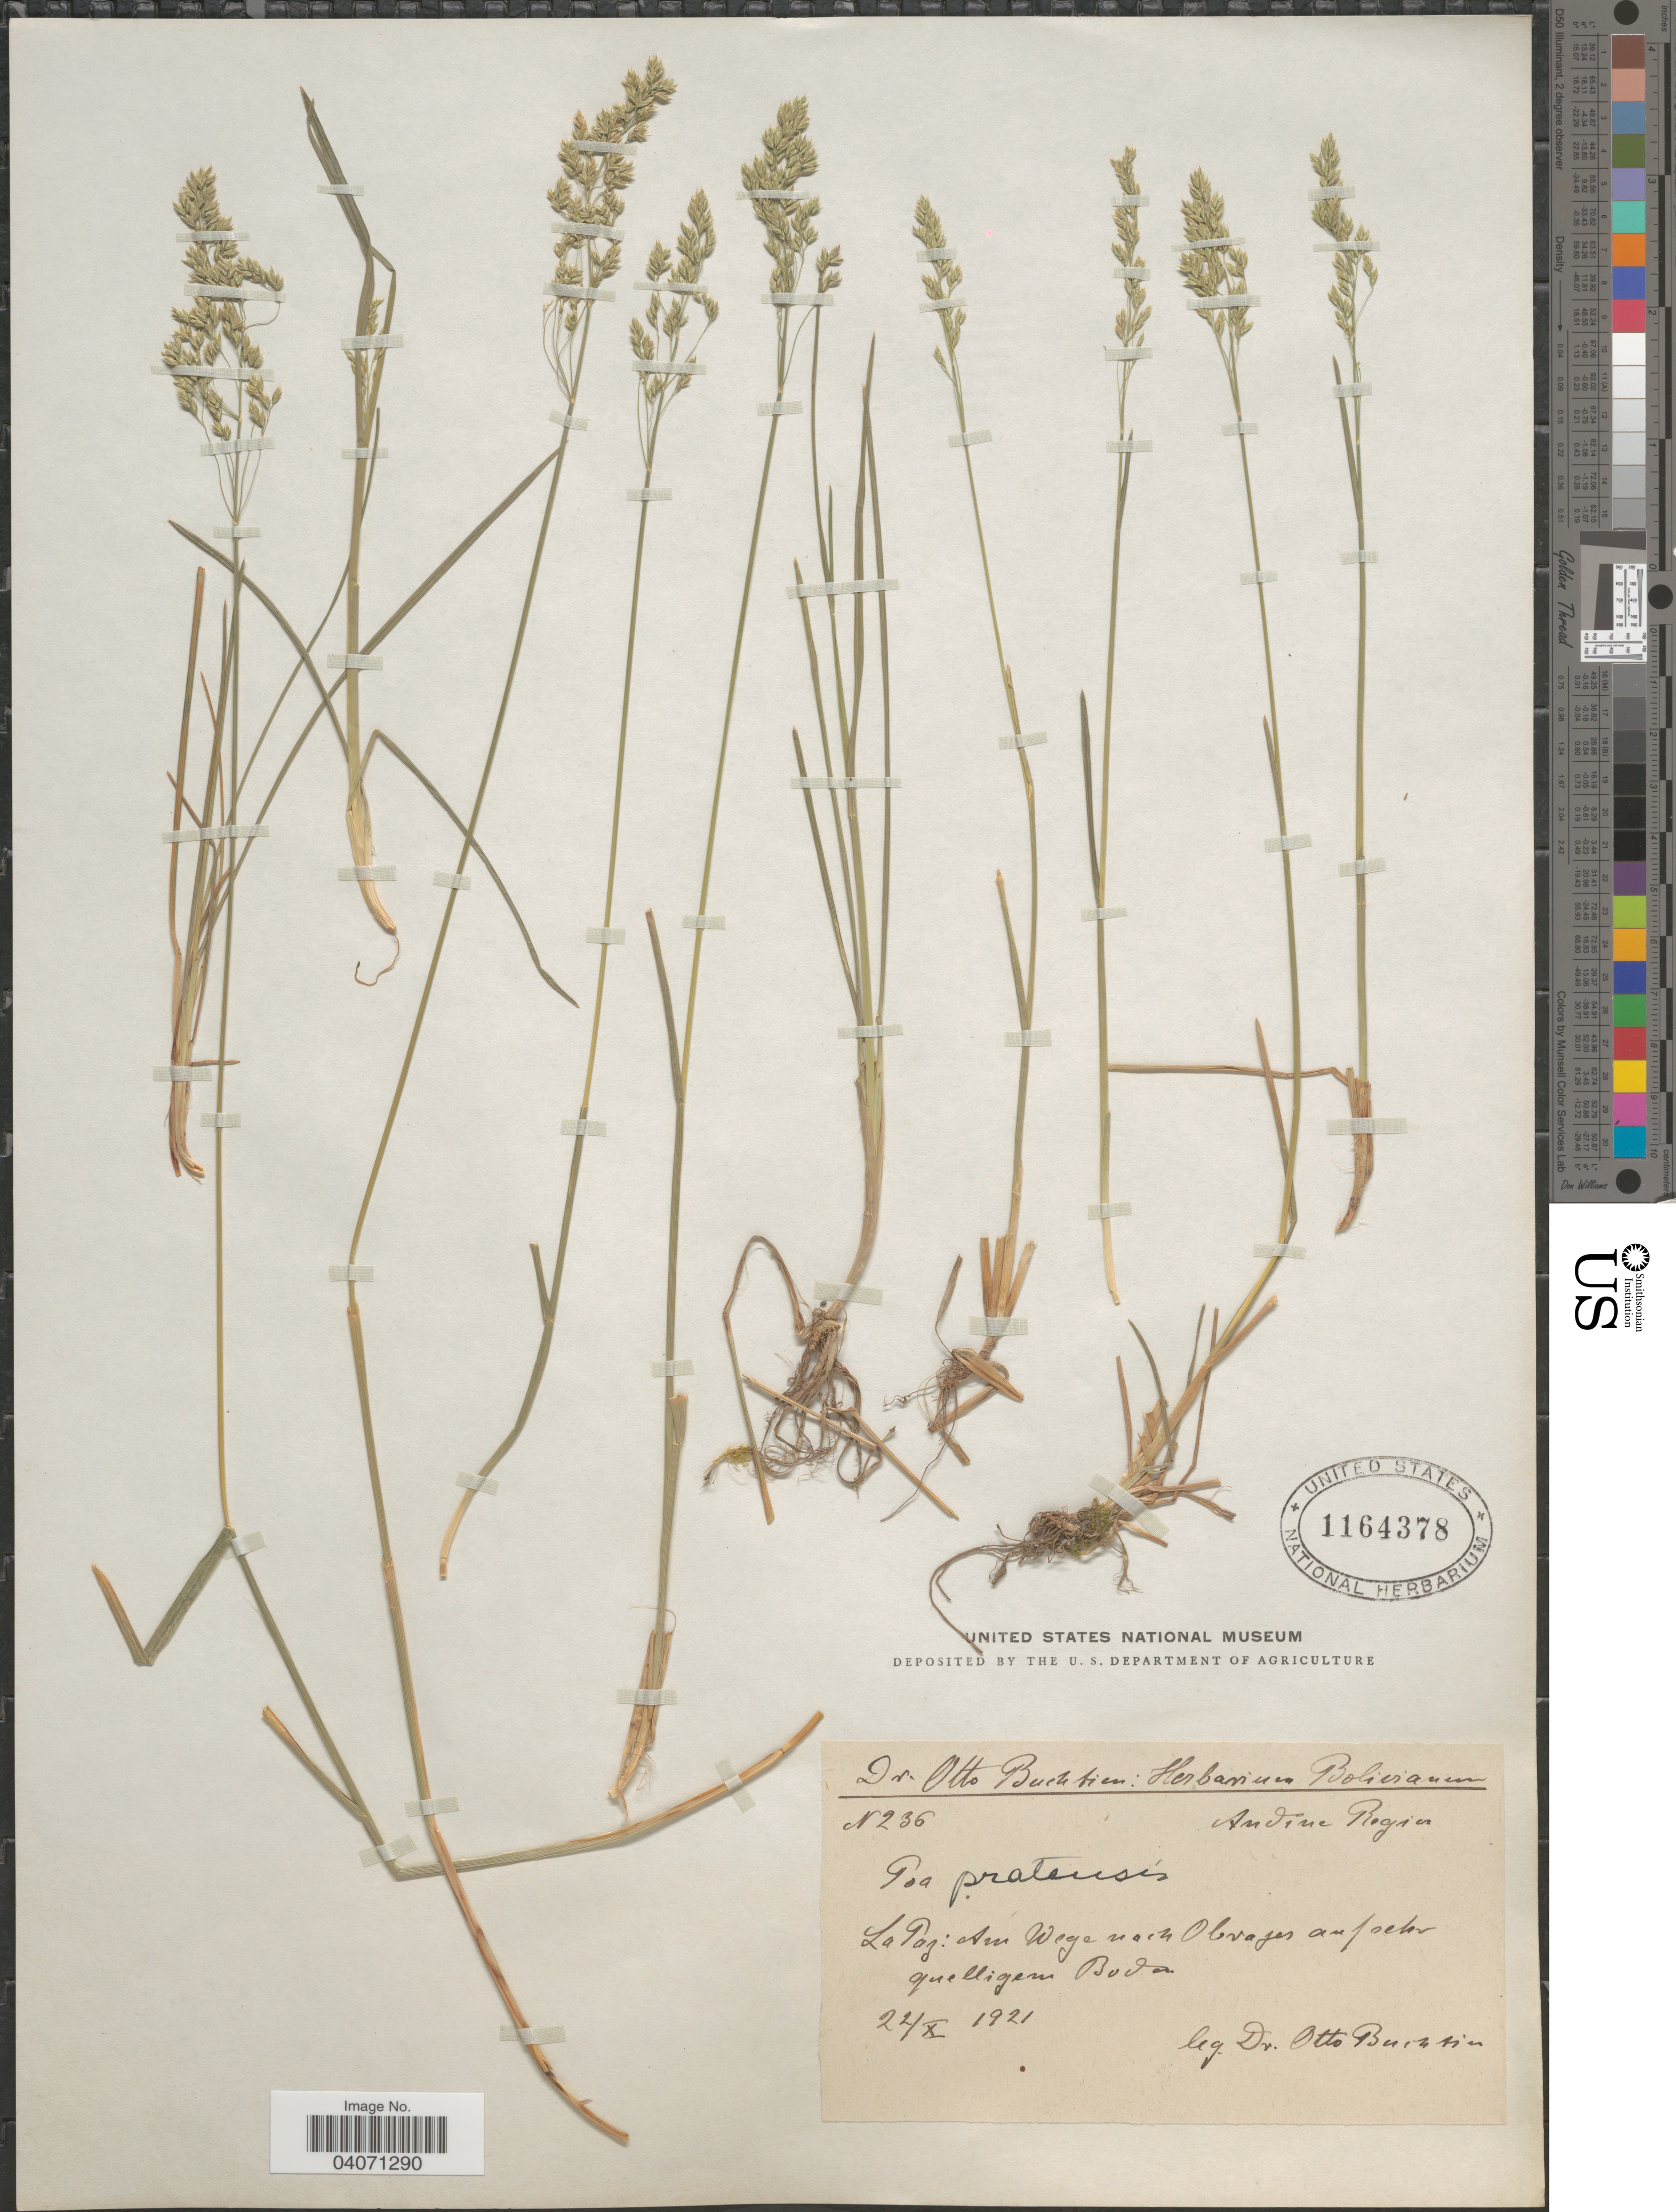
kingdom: Plantae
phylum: Tracheophyta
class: Liliopsida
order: Poales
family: Poaceae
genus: Poa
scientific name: Poa pratensis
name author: L.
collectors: O. Buchtien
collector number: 236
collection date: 1921-10-22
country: Bolivia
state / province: La Paz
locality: Andine Region. Am Wege nach Obrajes auf sehr quelligem Boden.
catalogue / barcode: US 1164378